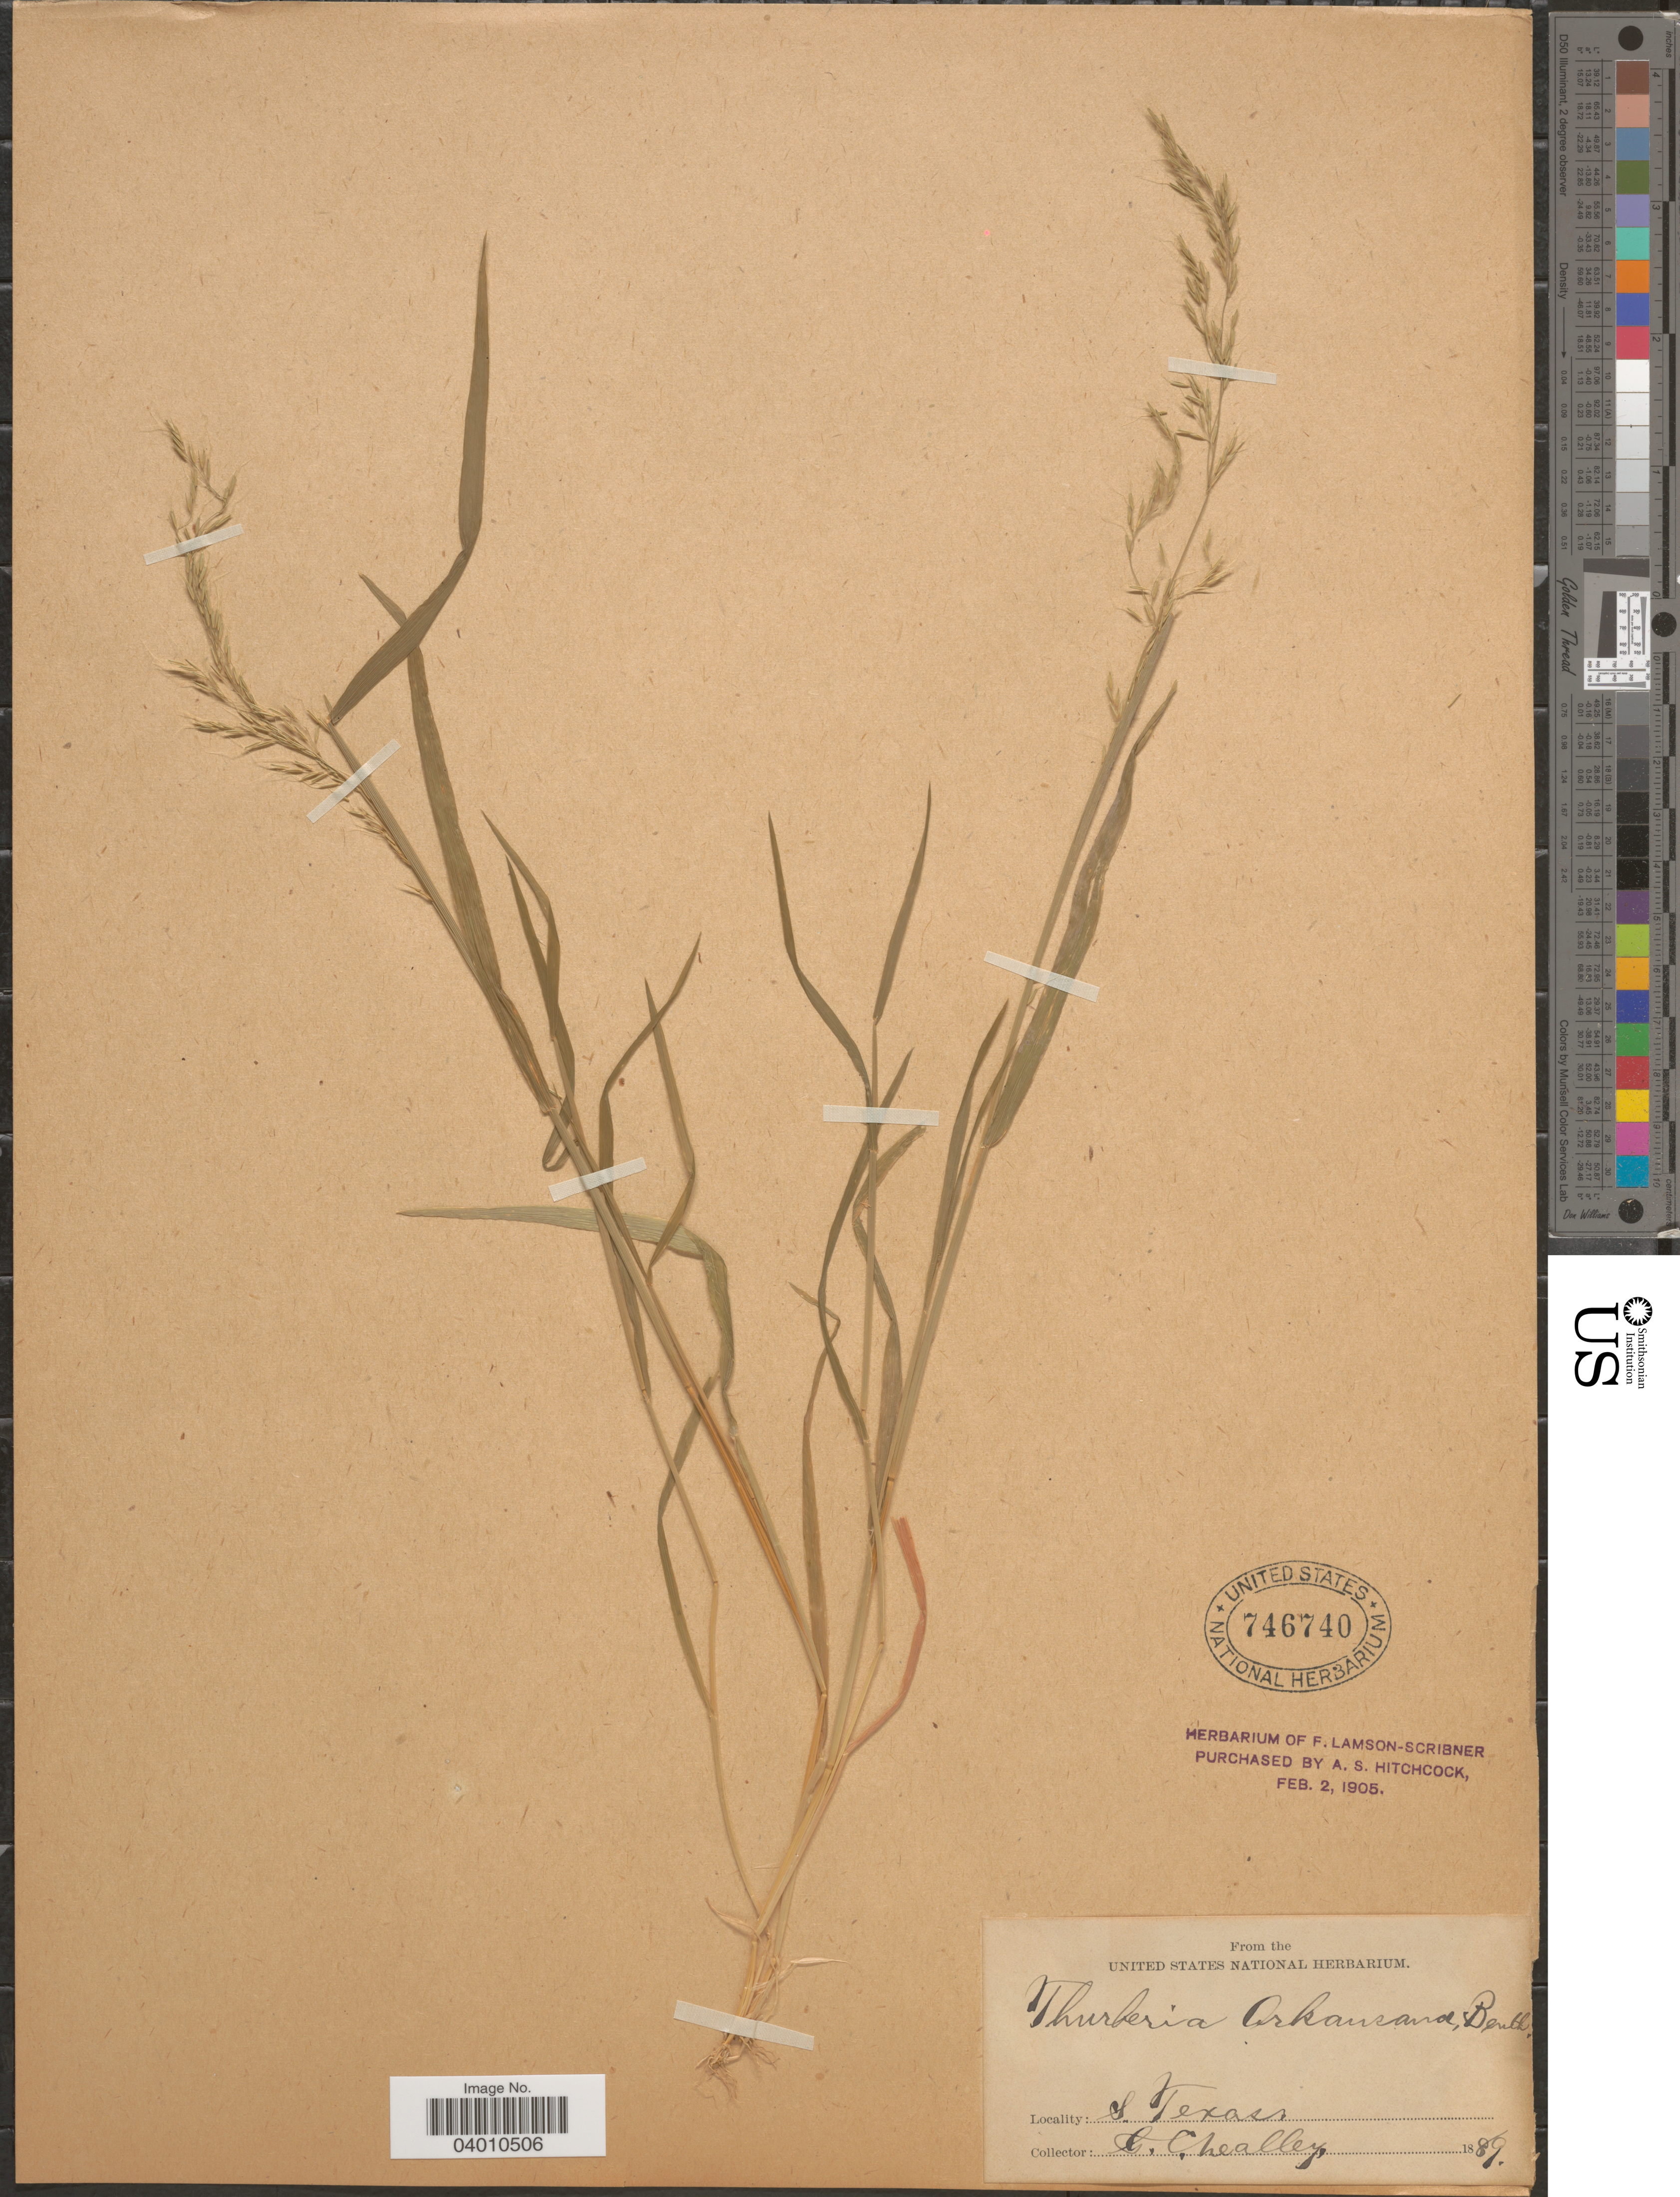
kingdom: Plantae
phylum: Tracheophyta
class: Liliopsida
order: Poales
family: Poaceae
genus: Limnodea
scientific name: Limnodea arkansana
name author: (Nutt.) L.H. Dewey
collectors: G. C. Nealley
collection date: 1889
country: United States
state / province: Texas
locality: S. Texas.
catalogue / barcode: US 746740